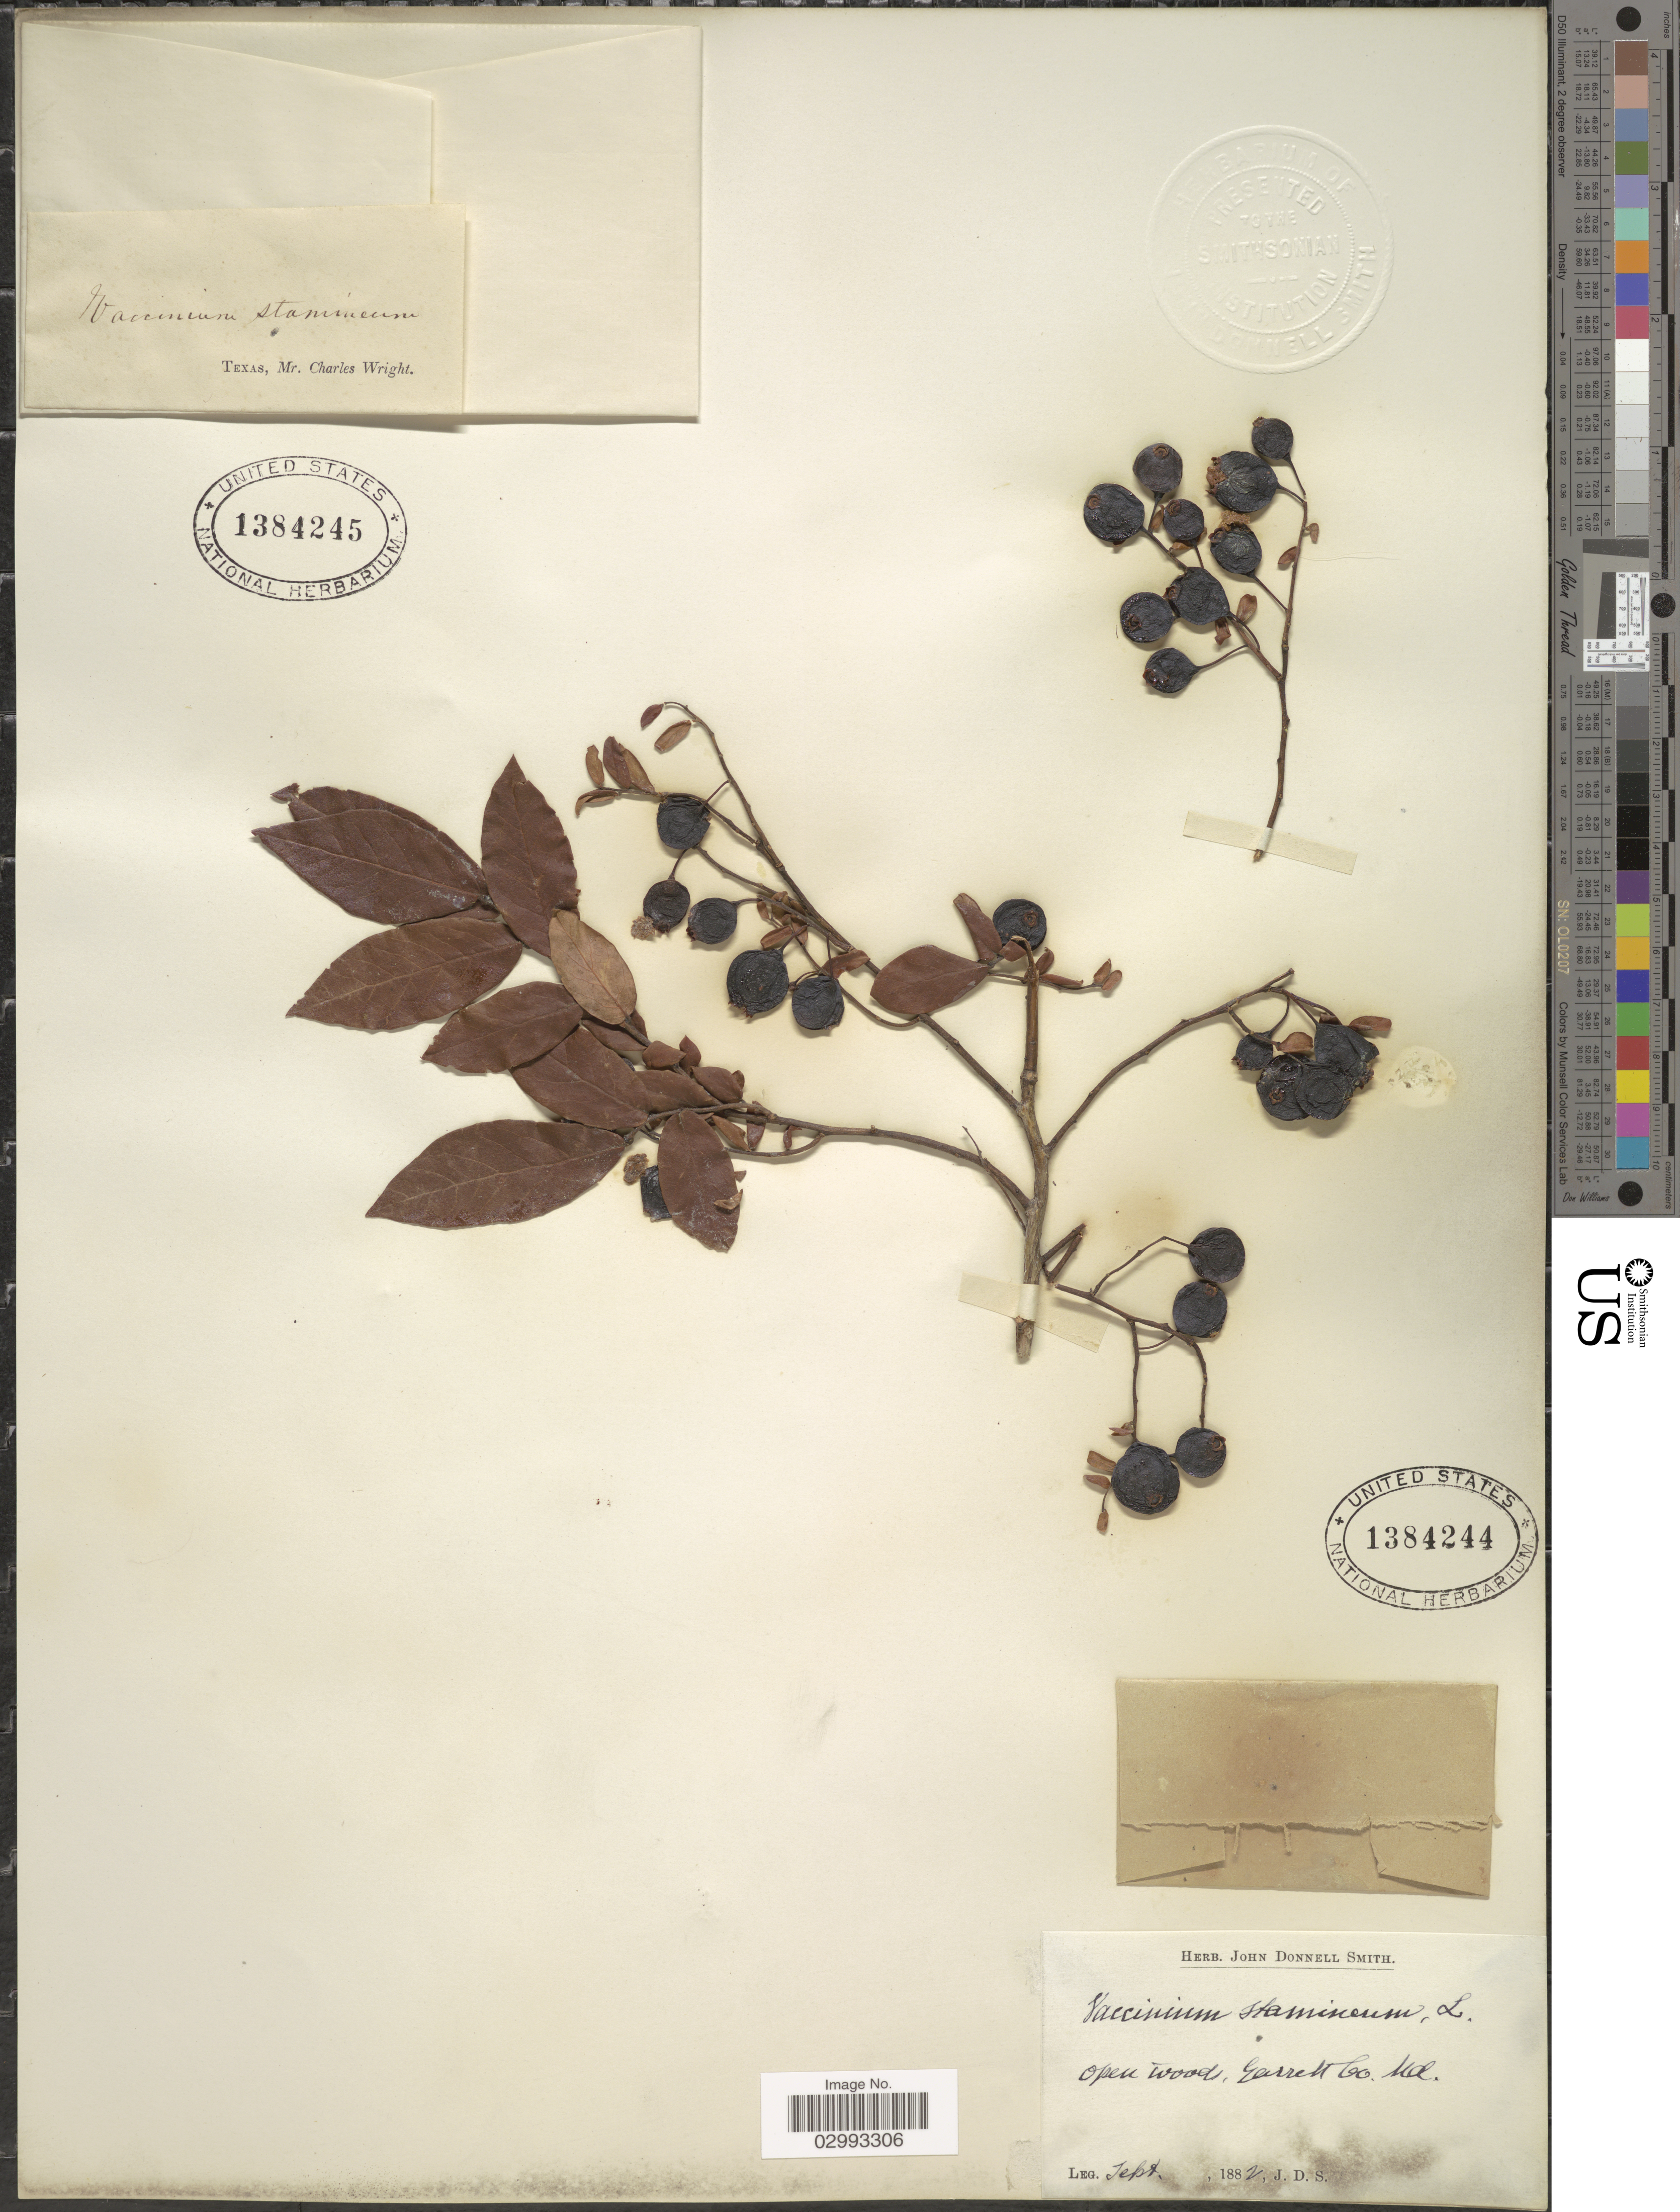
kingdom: Plantae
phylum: Tracheophyta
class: Magnoliopsida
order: Ericales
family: Ericaceae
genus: Polycodium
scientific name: Polycodium stamineum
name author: (L.) Greene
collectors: J. Donnell Smith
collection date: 1882-09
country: United States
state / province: Maryland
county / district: Garrett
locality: Open woods, Garrett Co,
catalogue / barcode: US 1384244-2